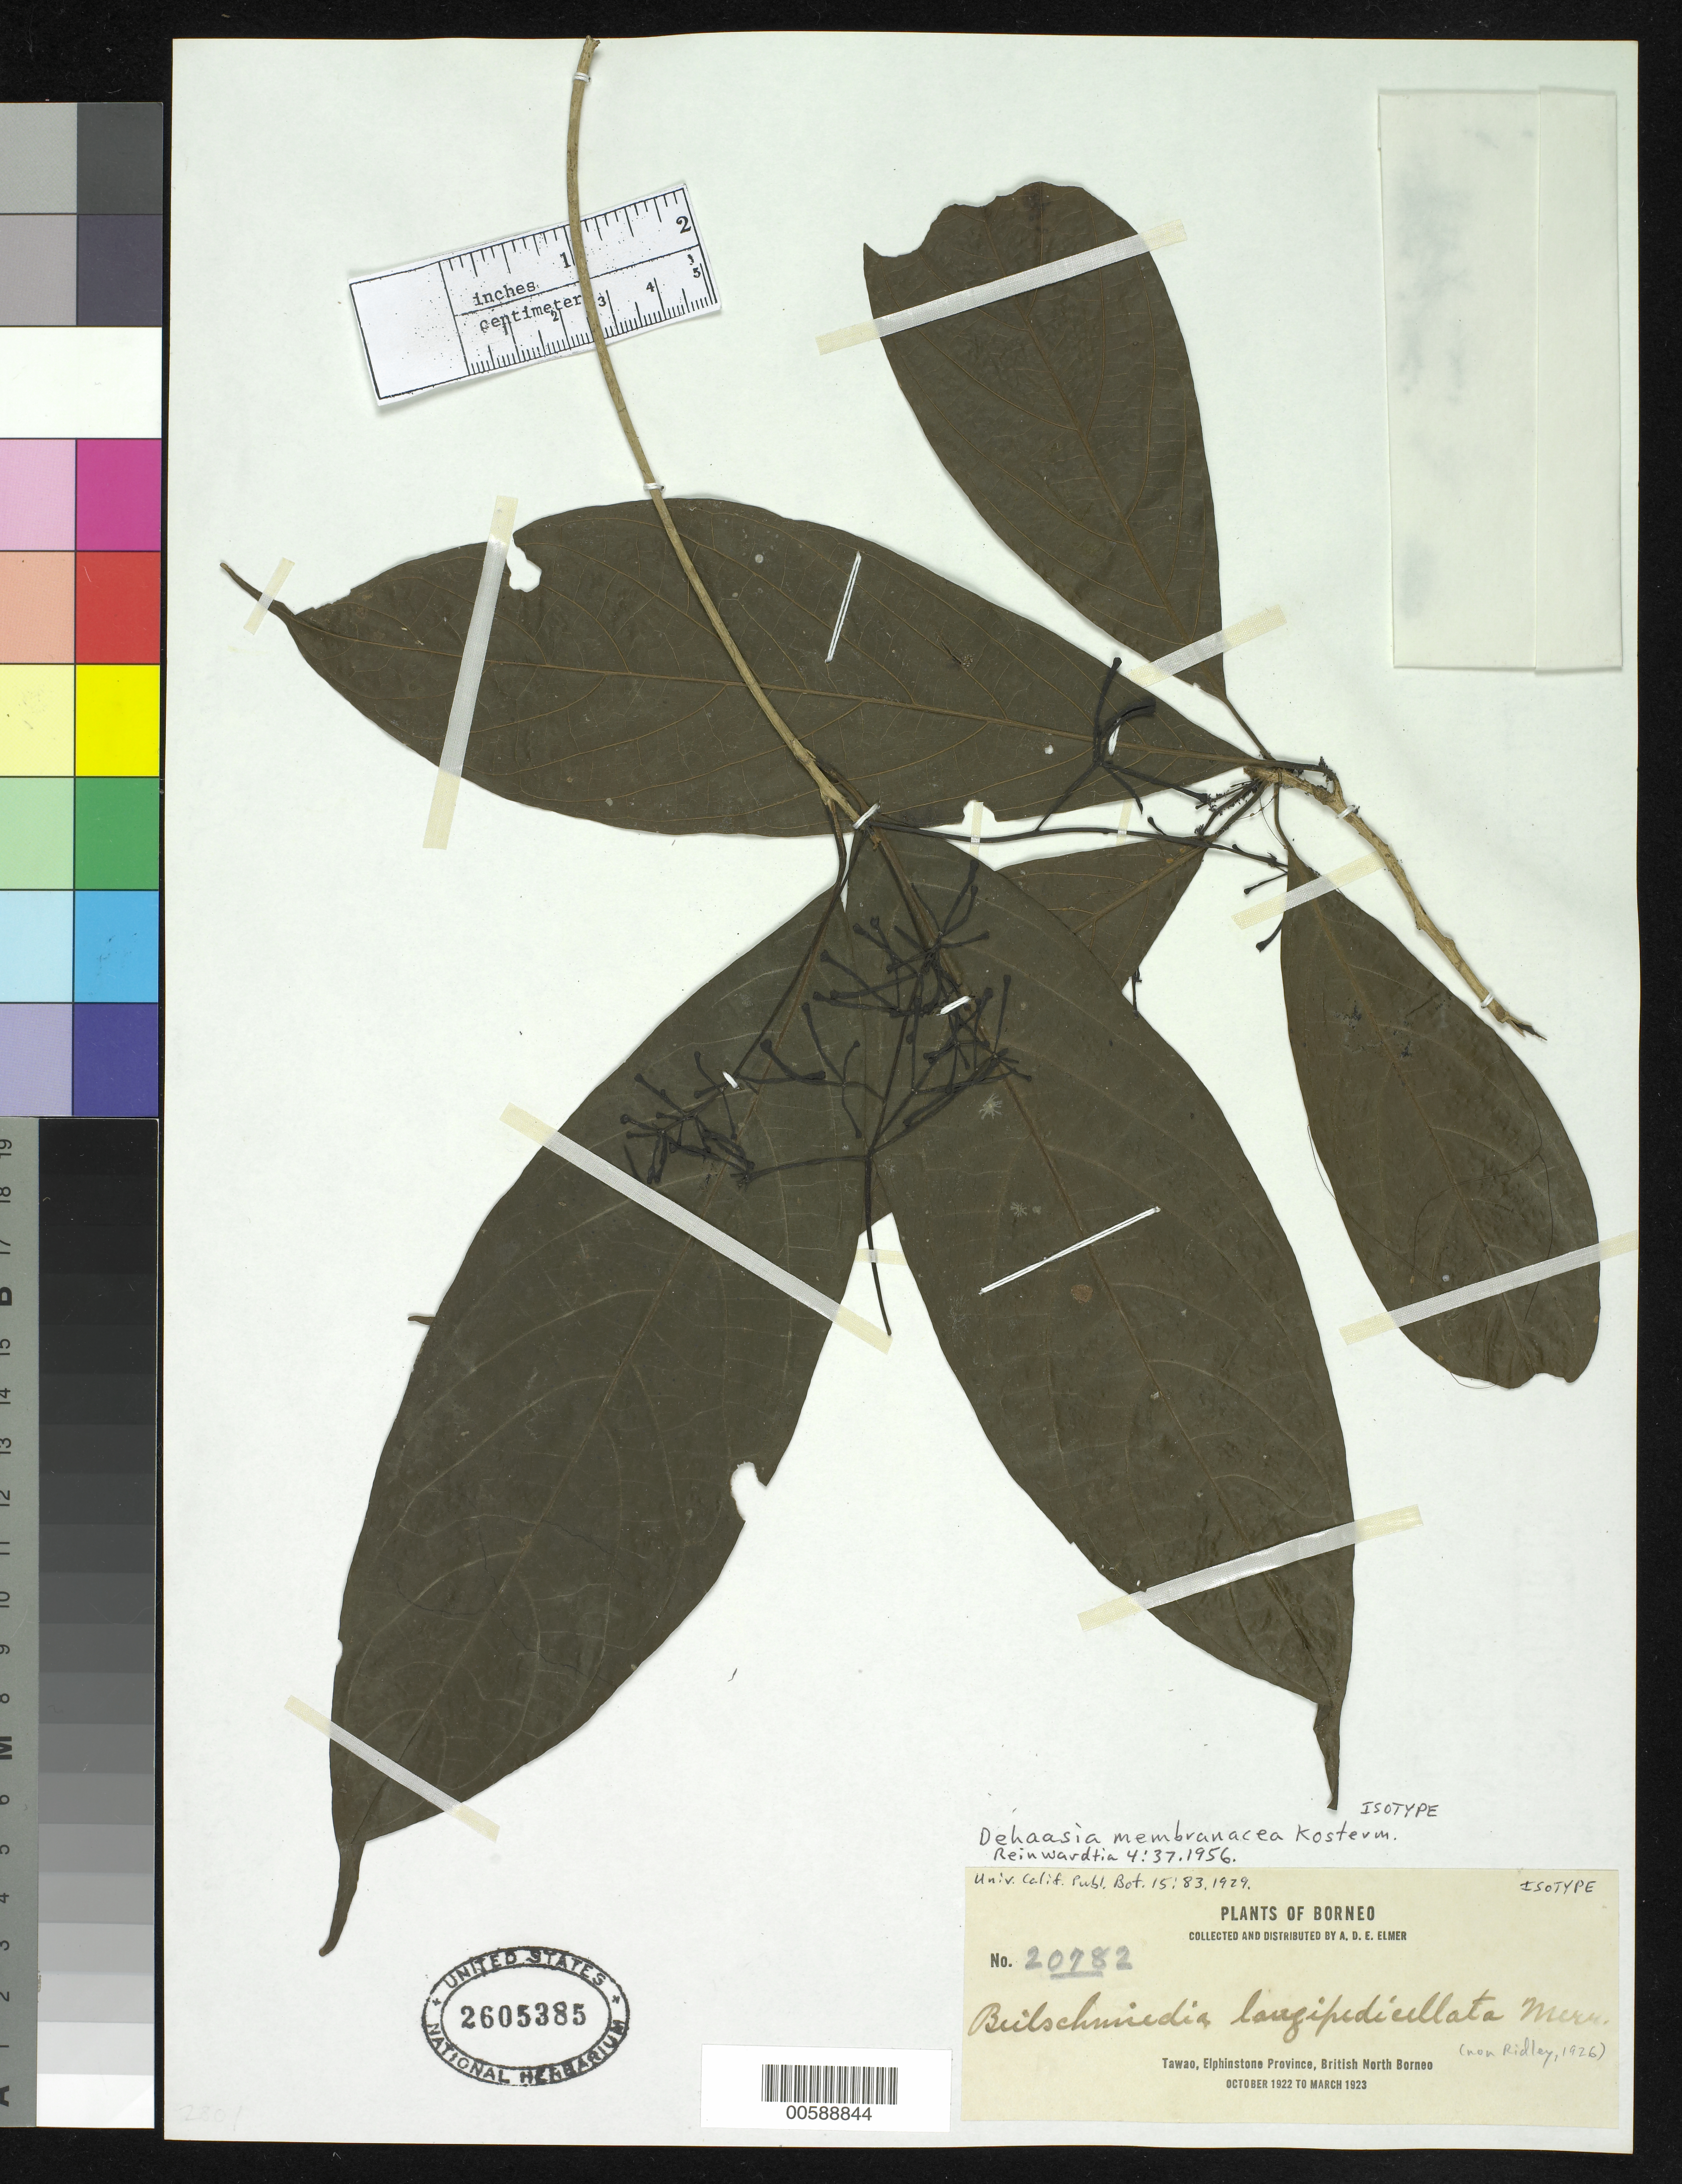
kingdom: Plantae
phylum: Tracheophyta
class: Magnoliopsida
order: Laurales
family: Lauraceae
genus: Beilschmiedia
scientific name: Beilschmiedia longipedicellata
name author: Merr.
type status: Isotype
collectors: A. D. E. Elmer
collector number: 20782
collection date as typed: Oct 1922 to -- Mar 1923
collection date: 1922-10/1923-03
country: Malaysia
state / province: Sabah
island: Borneo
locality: Tawao, Elphinstone Province, British North Borneo.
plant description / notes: Later homonym of Beilschmiedia longipedicellata Ridley (1926) and also blocked by Dehaasia longipedicellata (Ridley) Kosterm.; Also an isotype of Dehaasia membranacea Kosterm., nom. nov.; Nom. nov. for Beilschmiedia longipedicellata Merrill (1929) non Ridley (1926), non Dehaasia longipedicellata (Ridl.) Kosterm.; Also an isotype of Beilschmiedia longipedicellata Merr., nom. illeg. (non Ridley).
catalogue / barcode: US 2605385